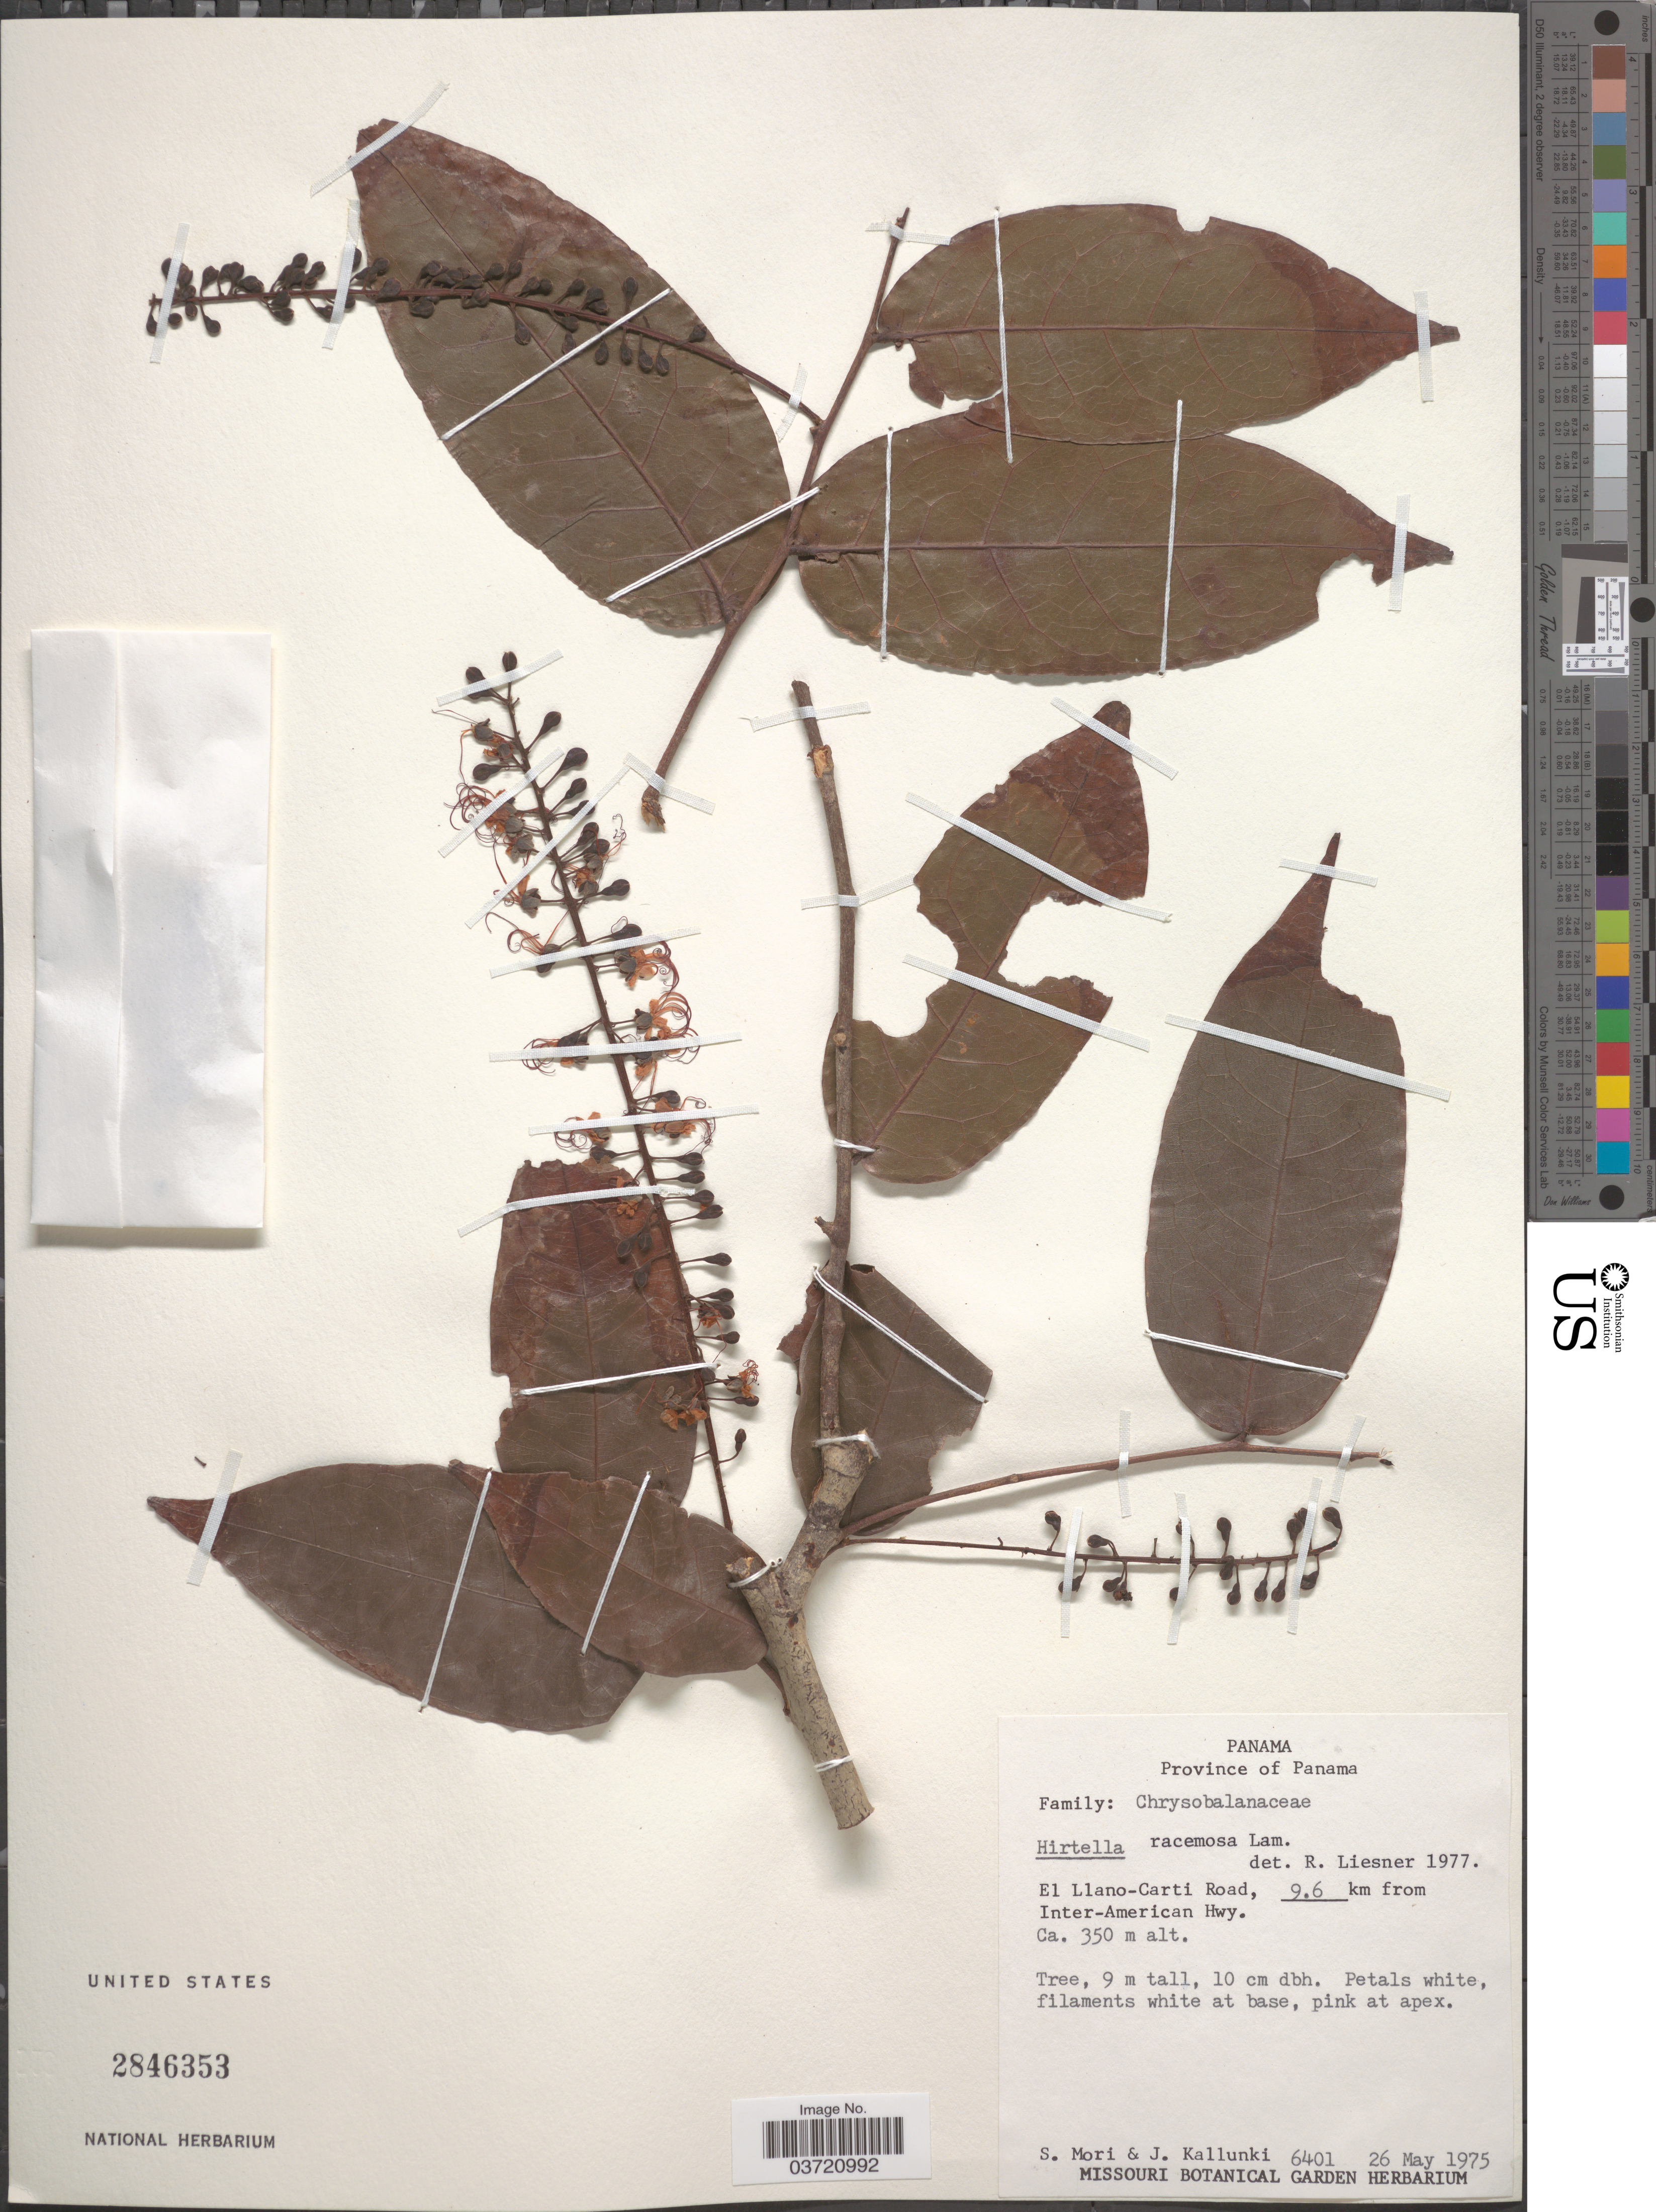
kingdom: Plantae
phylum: Tracheophyta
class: Magnoliopsida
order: Malpighiales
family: Chrysobalanaceae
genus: Hirtella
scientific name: Hirtella racemosa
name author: Lam.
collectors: S. Mori & J. Kallunki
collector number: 6401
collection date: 1975-05-26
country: Panama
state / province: Panamá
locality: El Llano-Carti Road, 9.6 km from Inter-American Hwy.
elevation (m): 350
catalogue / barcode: US 2846353